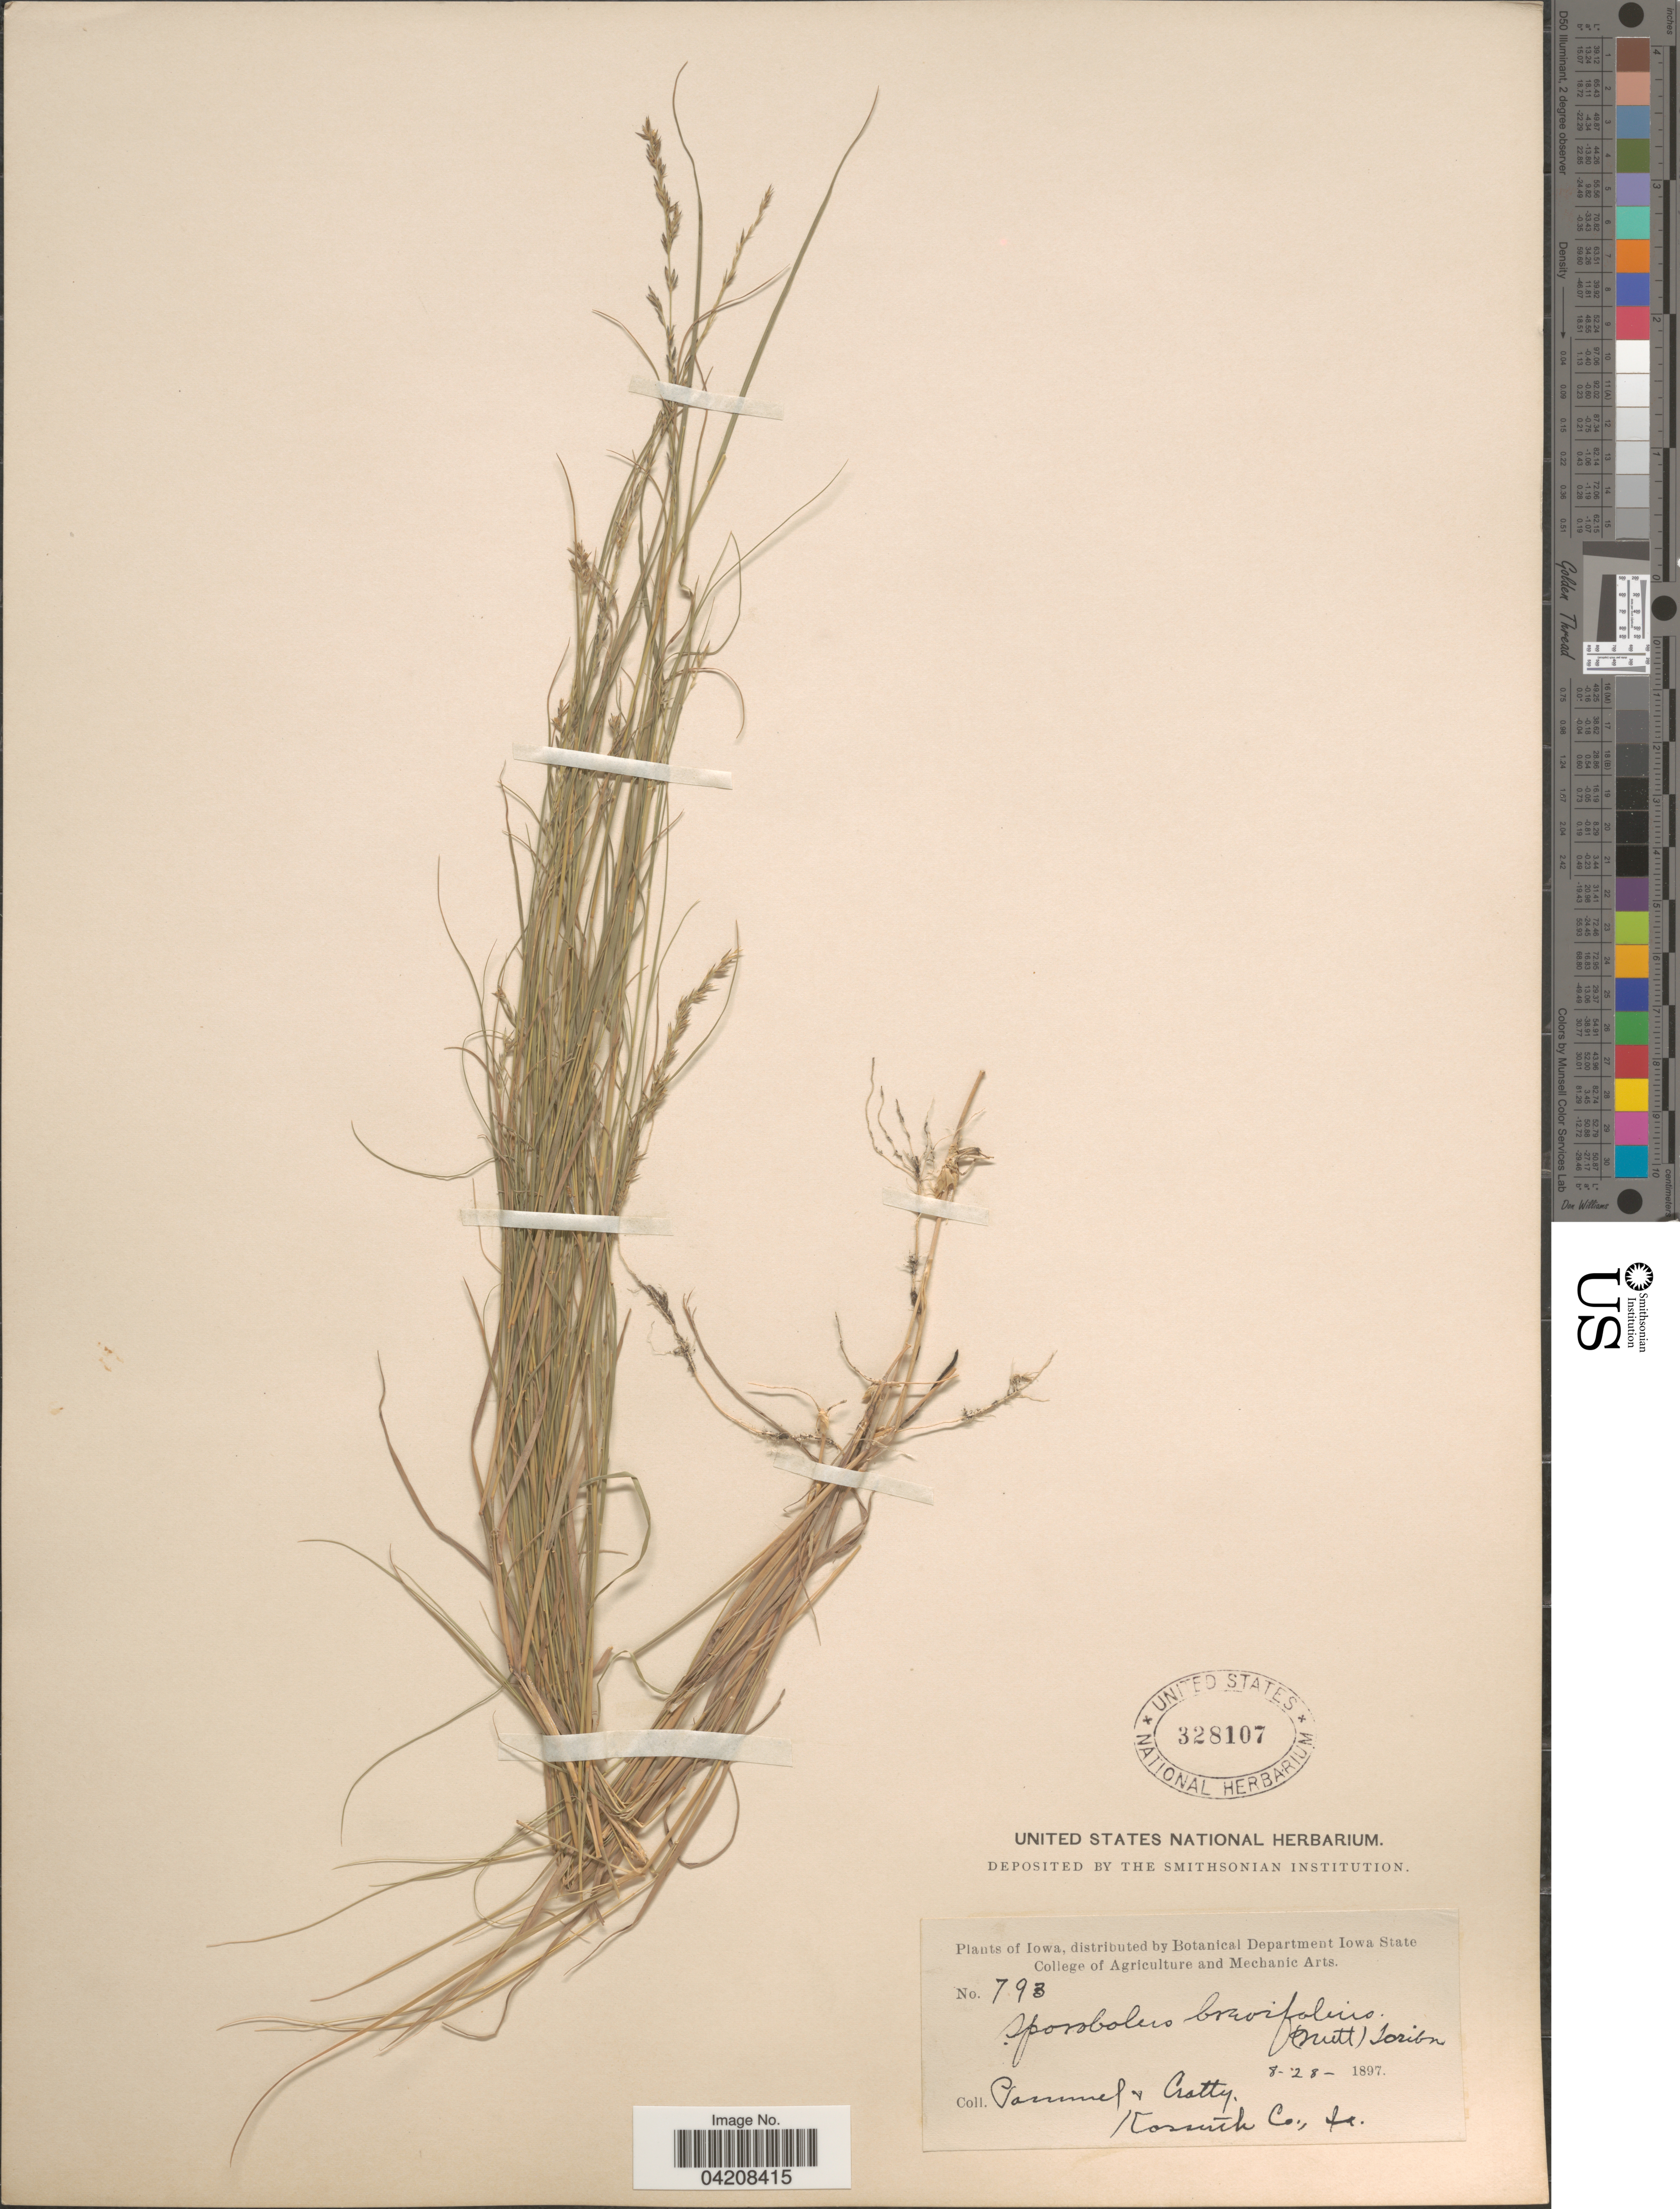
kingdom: Plantae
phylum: Tracheophyta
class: Liliopsida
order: Poales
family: Poaceae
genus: Muhlenbergia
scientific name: Muhlenbergia cuspidata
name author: (Torr. ex Hook.) Rydb.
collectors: -. Pammel & -. Cratty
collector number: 793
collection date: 1897-08-28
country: United States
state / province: Iowa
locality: Kossuth Co.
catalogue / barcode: US 328107